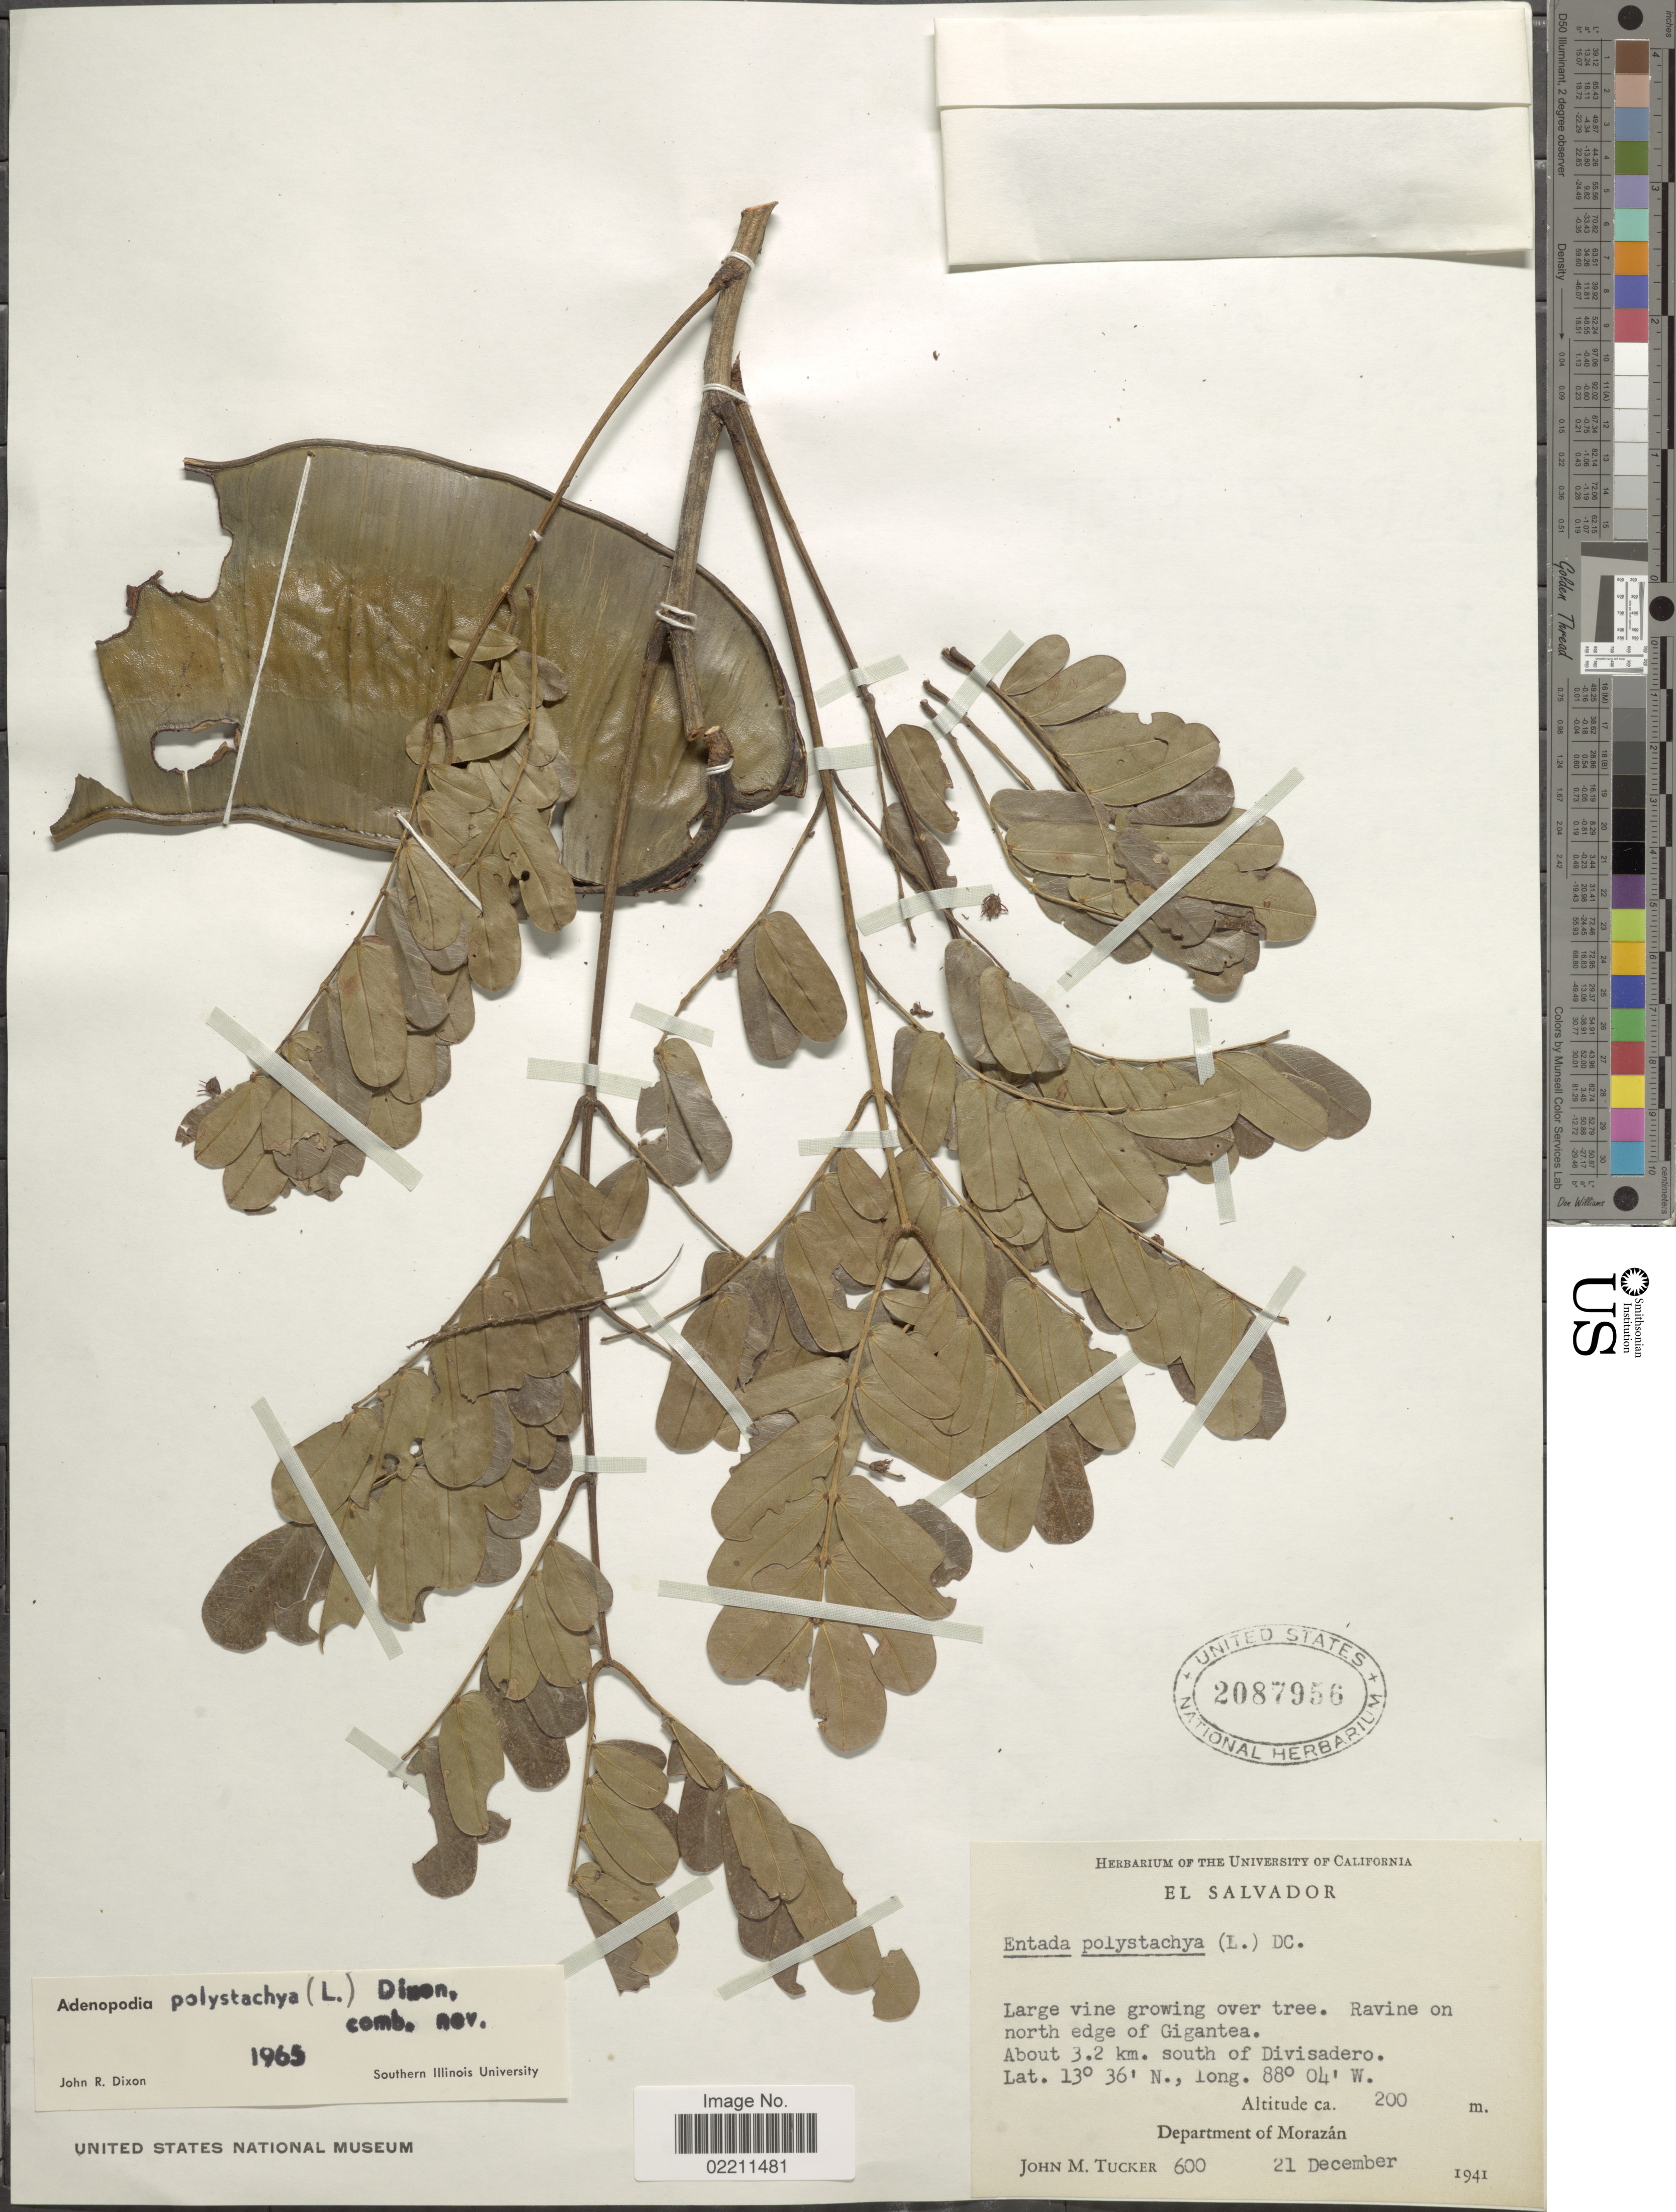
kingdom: Plantae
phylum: Tracheophyta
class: Magnoliopsida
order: Fabales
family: Fabaceae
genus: Entada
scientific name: Entada polystachya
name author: (L.) DC.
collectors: J. M. Tucker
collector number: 600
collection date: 1941-12-21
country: El Salvador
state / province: Morazan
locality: El Salvador, Ravine on north edge of Gigantea. About 3.2 km. south of Divisadero. Department of Morazan.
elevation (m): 200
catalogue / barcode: US 2087956